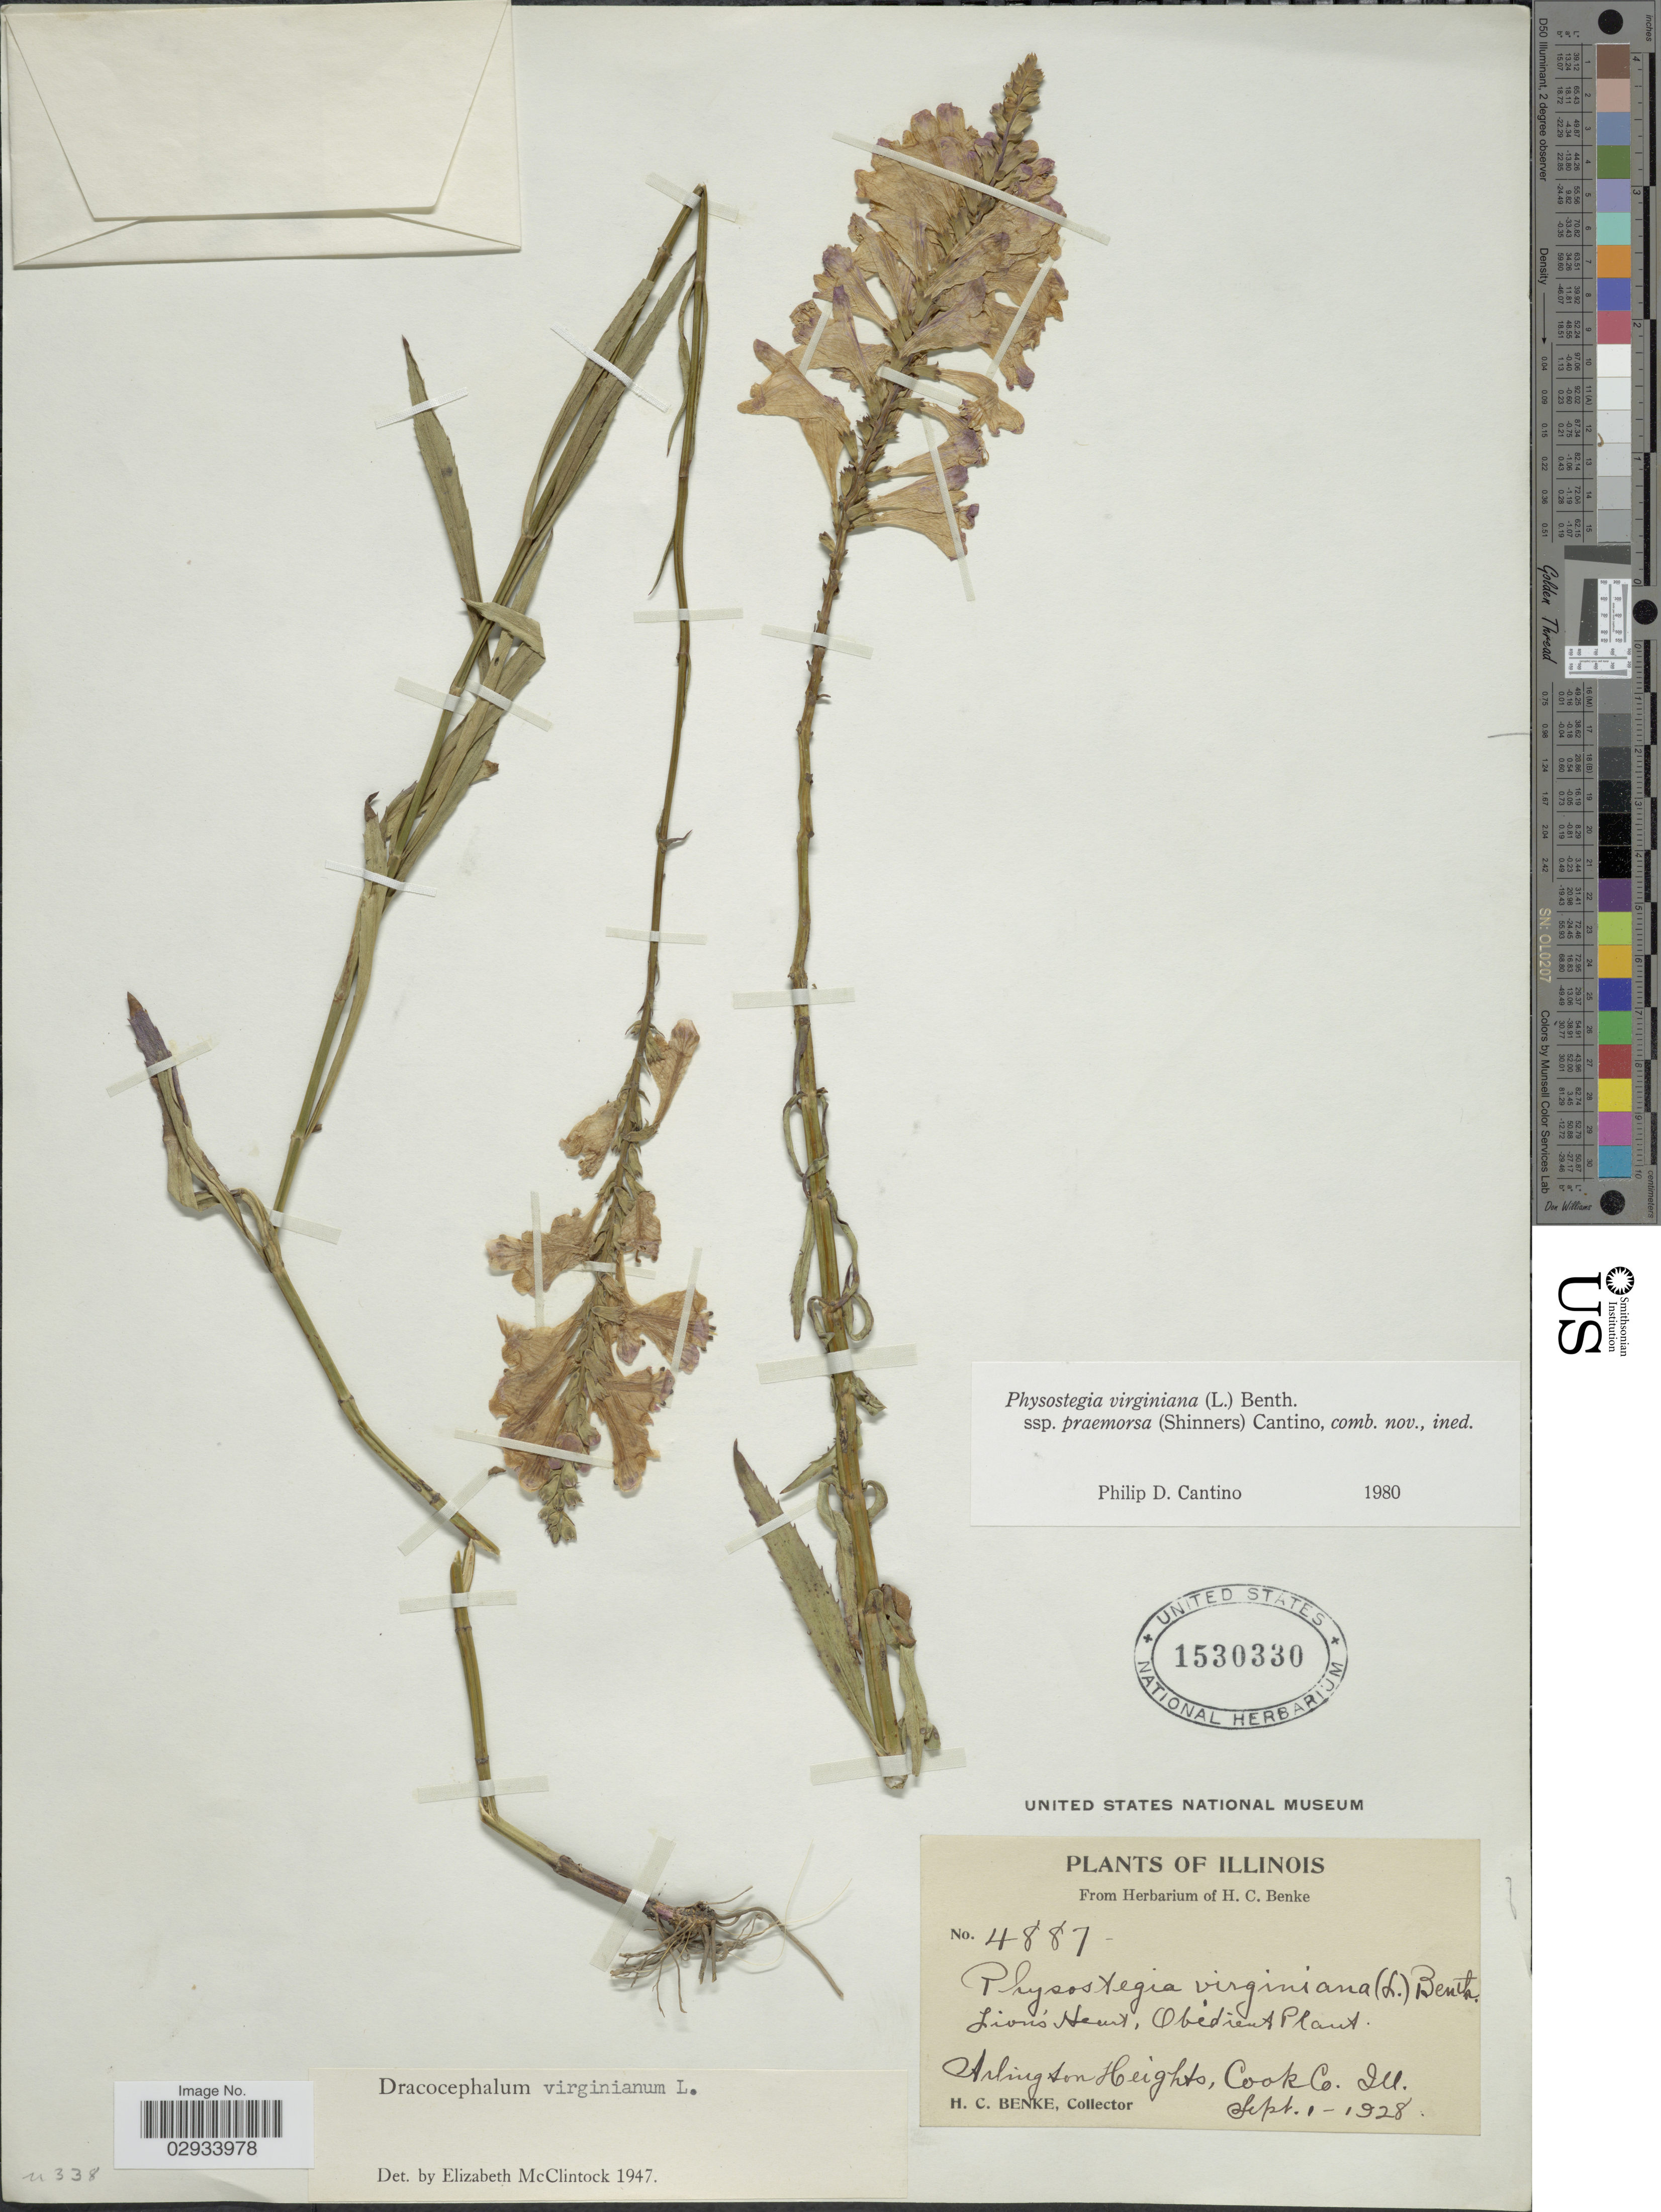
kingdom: Plantae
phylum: Tracheophyta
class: Magnoliopsida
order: Lamiales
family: Lamiaceae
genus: Physostegia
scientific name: Physostegia virginiana subsp. praemorsa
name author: (Shinners) P.D. Cantino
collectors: H. Benke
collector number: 4887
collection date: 1928-09-01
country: United States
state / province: Illinois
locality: Arlington Heights, Cook Co., Ill.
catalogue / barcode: US 1530330